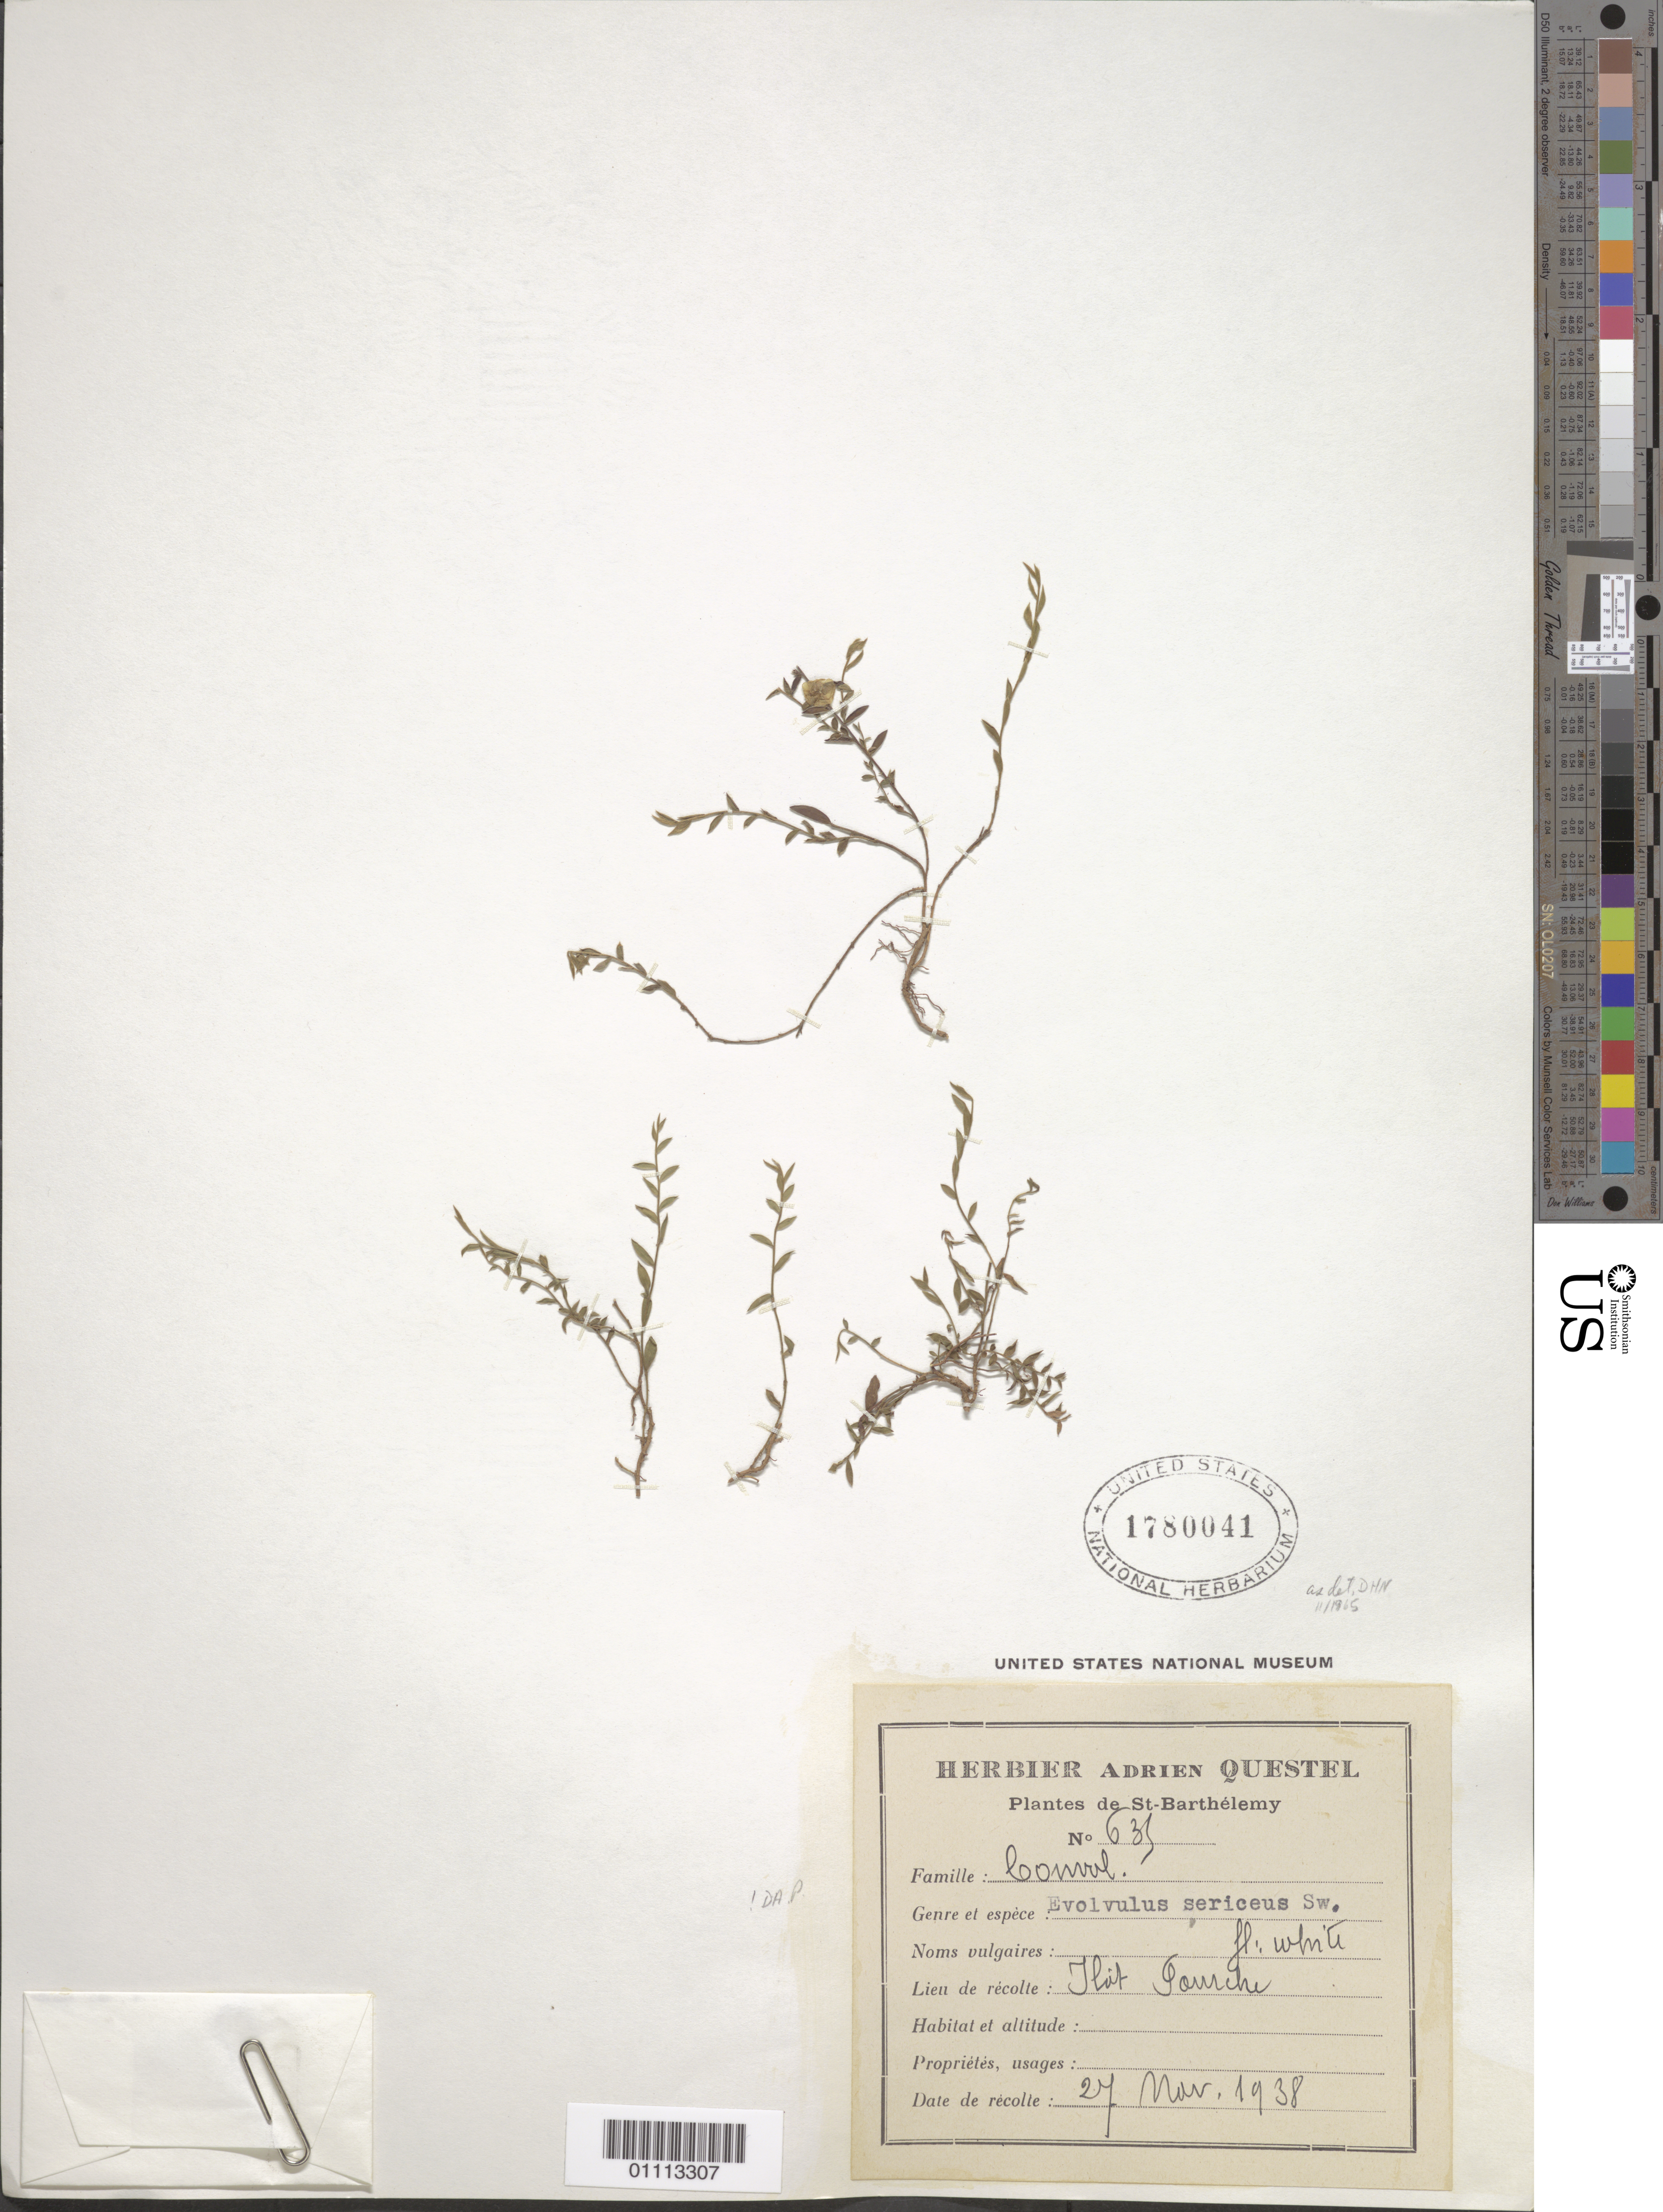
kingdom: Plantae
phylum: Tracheophyta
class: Magnoliopsida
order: Solanales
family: Convolvulaceae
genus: Evolvulus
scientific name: Evolvulus sericeus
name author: Sw.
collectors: A. Questel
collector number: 635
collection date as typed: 24 Mar 1938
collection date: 1938-03-24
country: Saint Barthélemy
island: St. Barthélemy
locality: Ilet Pourche. [Handwriting illegible]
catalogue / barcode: US 1780041